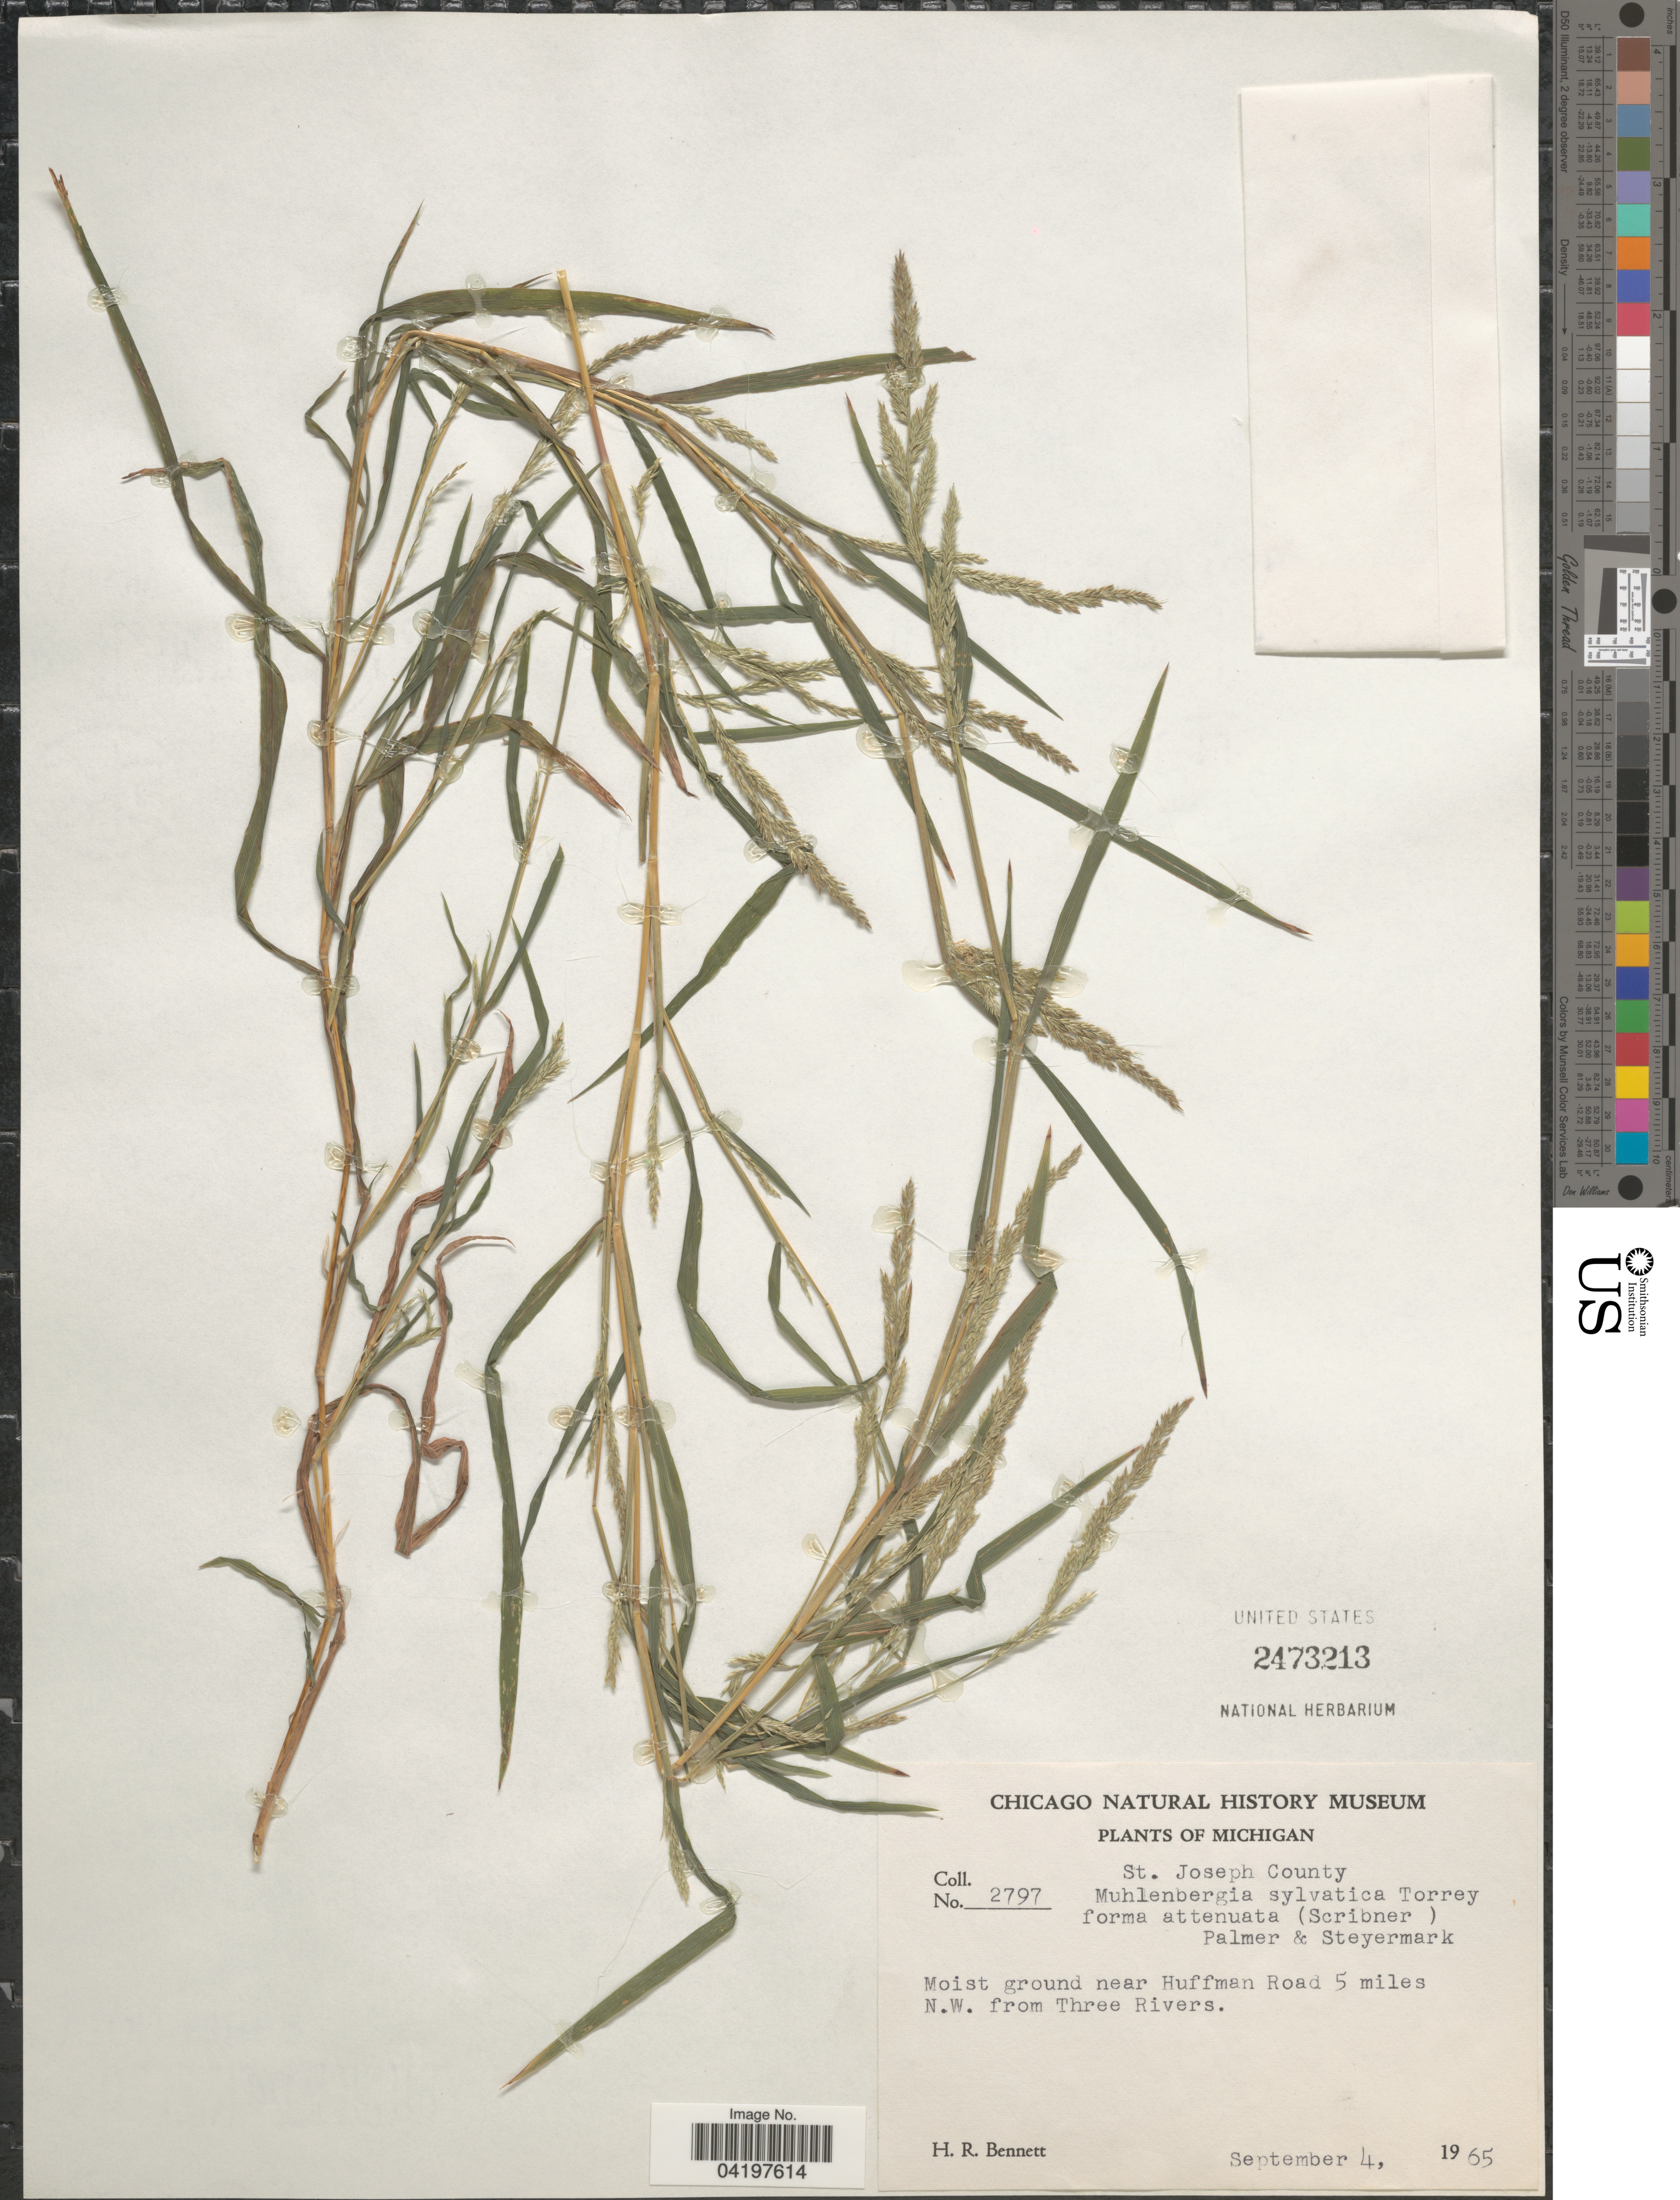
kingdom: Plantae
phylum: Tracheophyta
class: Liliopsida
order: Poales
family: Poaceae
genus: Muhlenbergia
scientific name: Muhlenbergia sylvatica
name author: (Torr.) Torr. ex A. Gray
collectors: H. R. Bennett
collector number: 2797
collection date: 1965-09-04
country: United States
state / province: Michigan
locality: St. Joseph County. Moist ground near Huffman Road 5 miles N.W. from Three Rivers.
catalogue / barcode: US 2473213